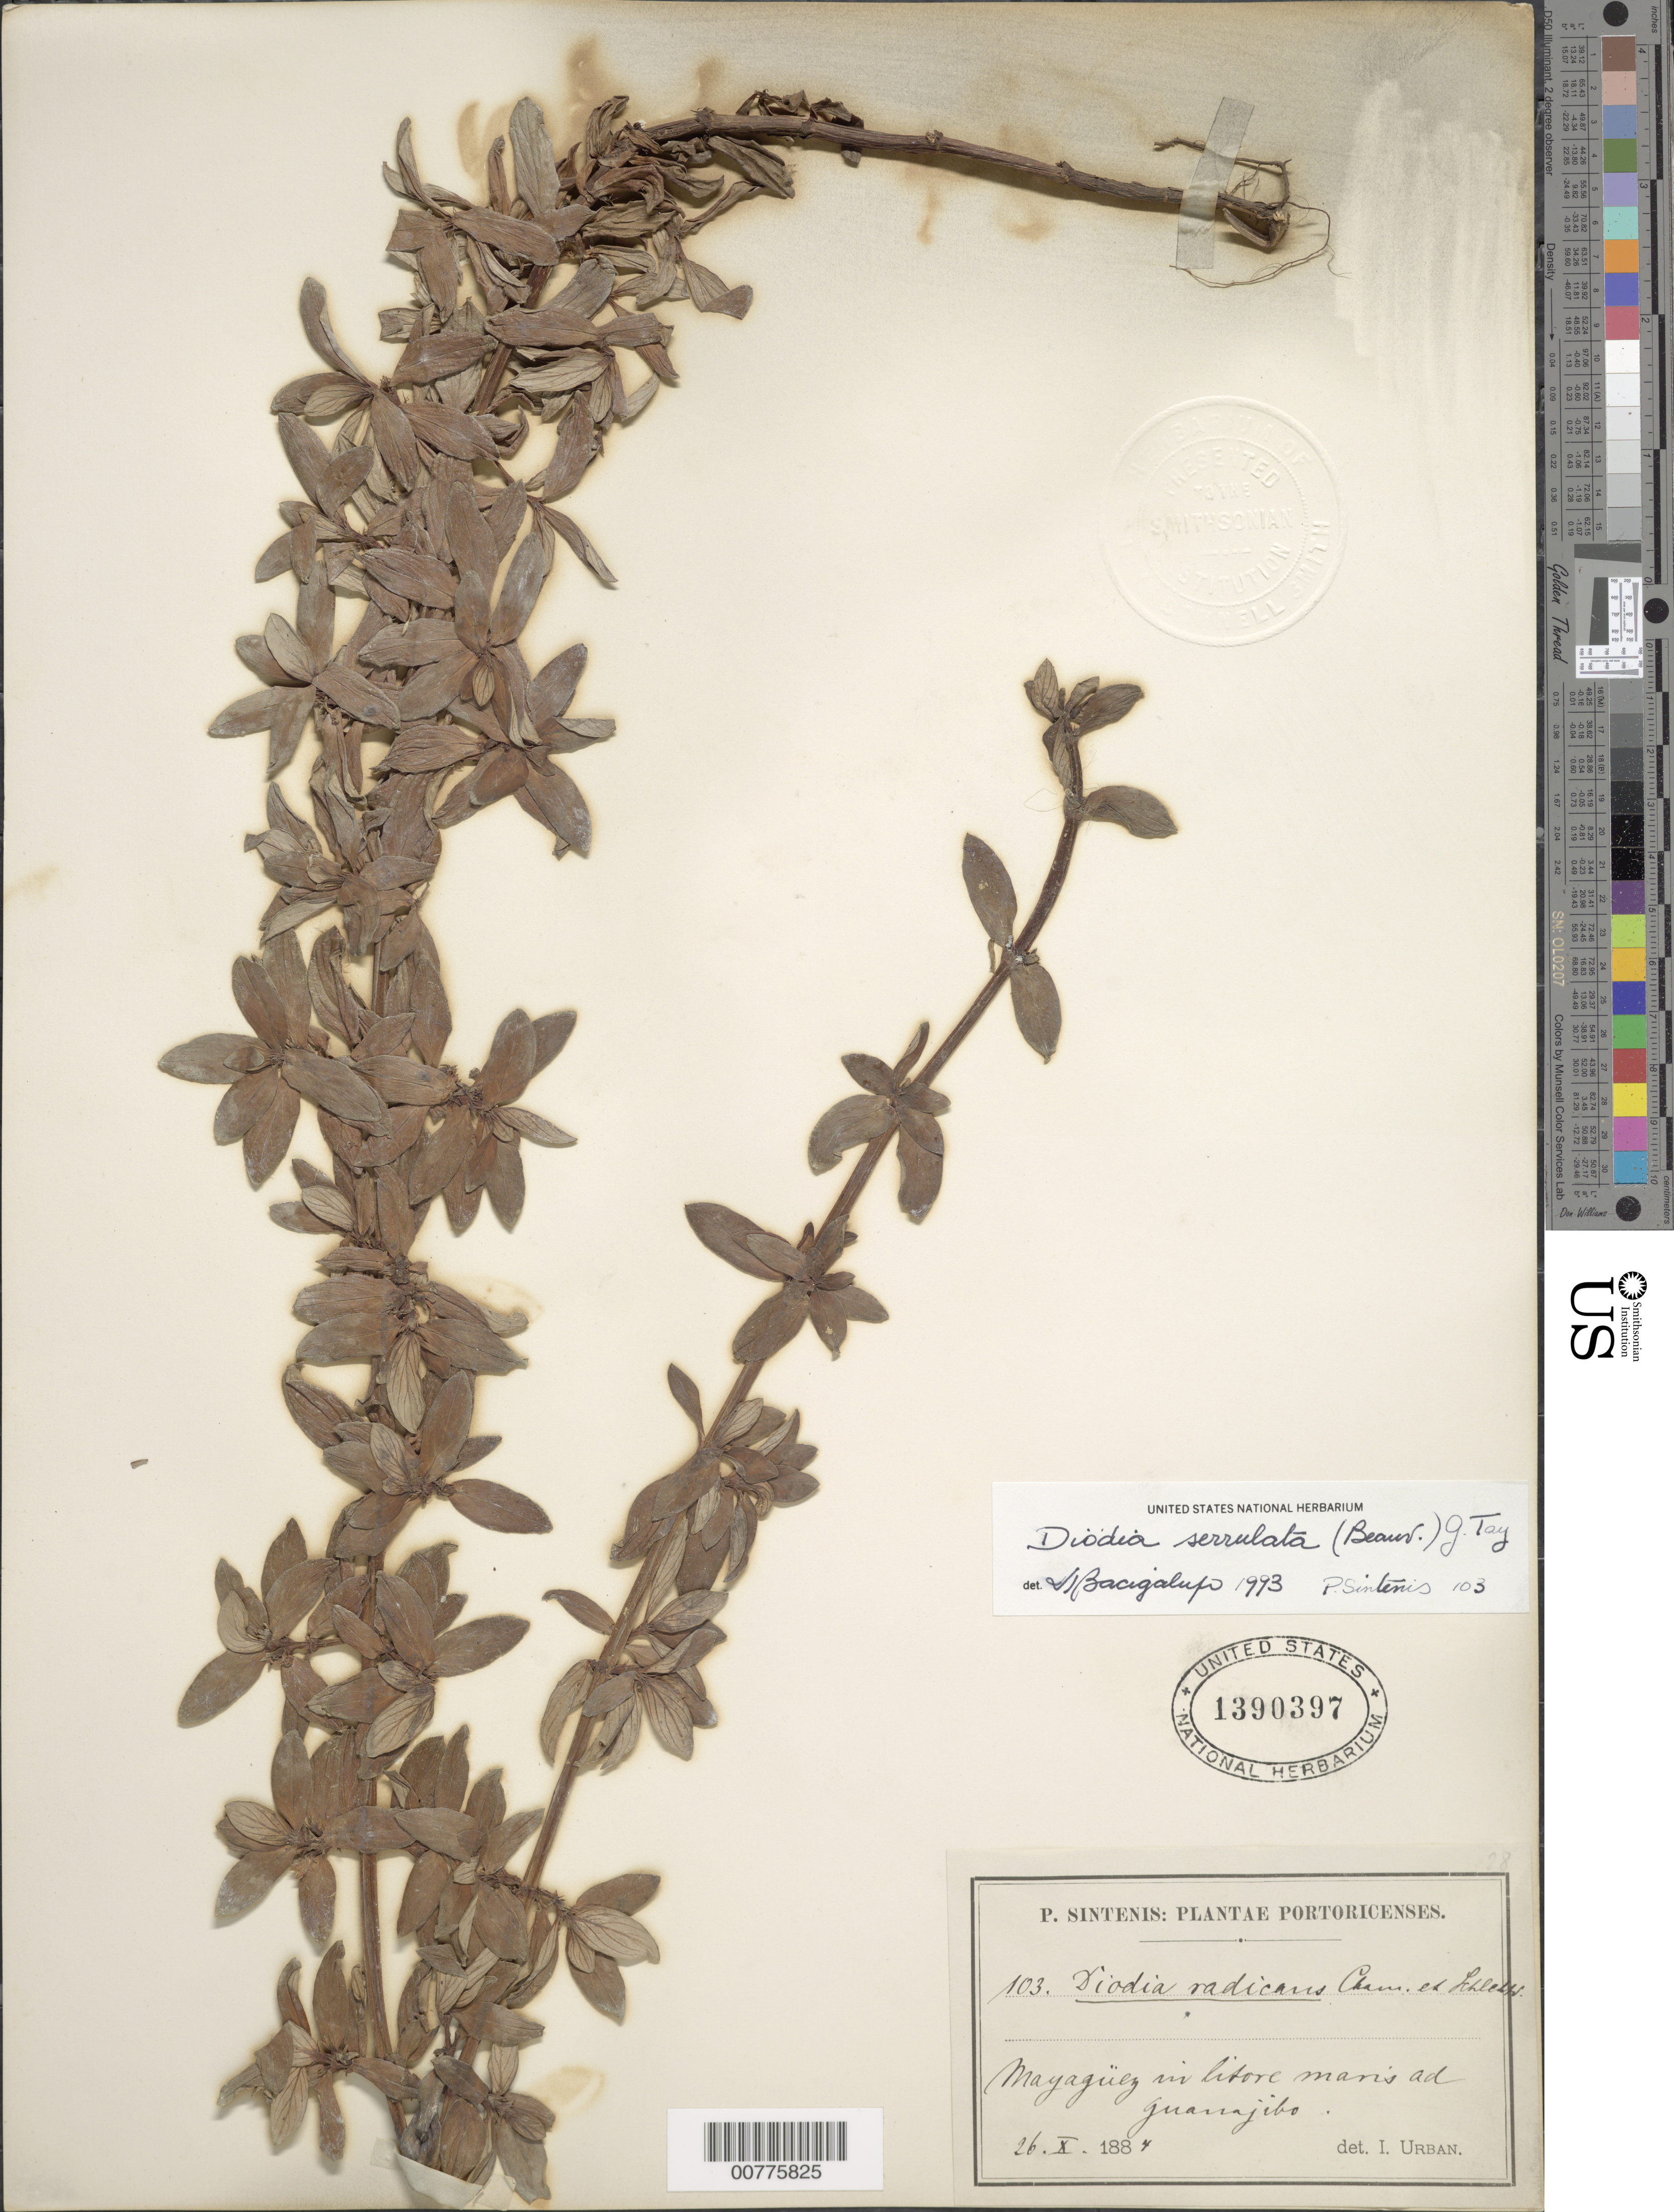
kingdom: Plantae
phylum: Tracheophyta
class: Magnoliopsida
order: Gentianales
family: Rubiaceae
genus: Diodia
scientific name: Diodia serrulata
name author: (P. Beauv.) G. Taylor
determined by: Bacigaluf, --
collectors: P. Sintenis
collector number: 103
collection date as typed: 26 Oct 1884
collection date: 1884-10-26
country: Puerto Rico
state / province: Mayagüez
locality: Mayagüez in litore maris ad Guanajibo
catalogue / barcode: US 1390397